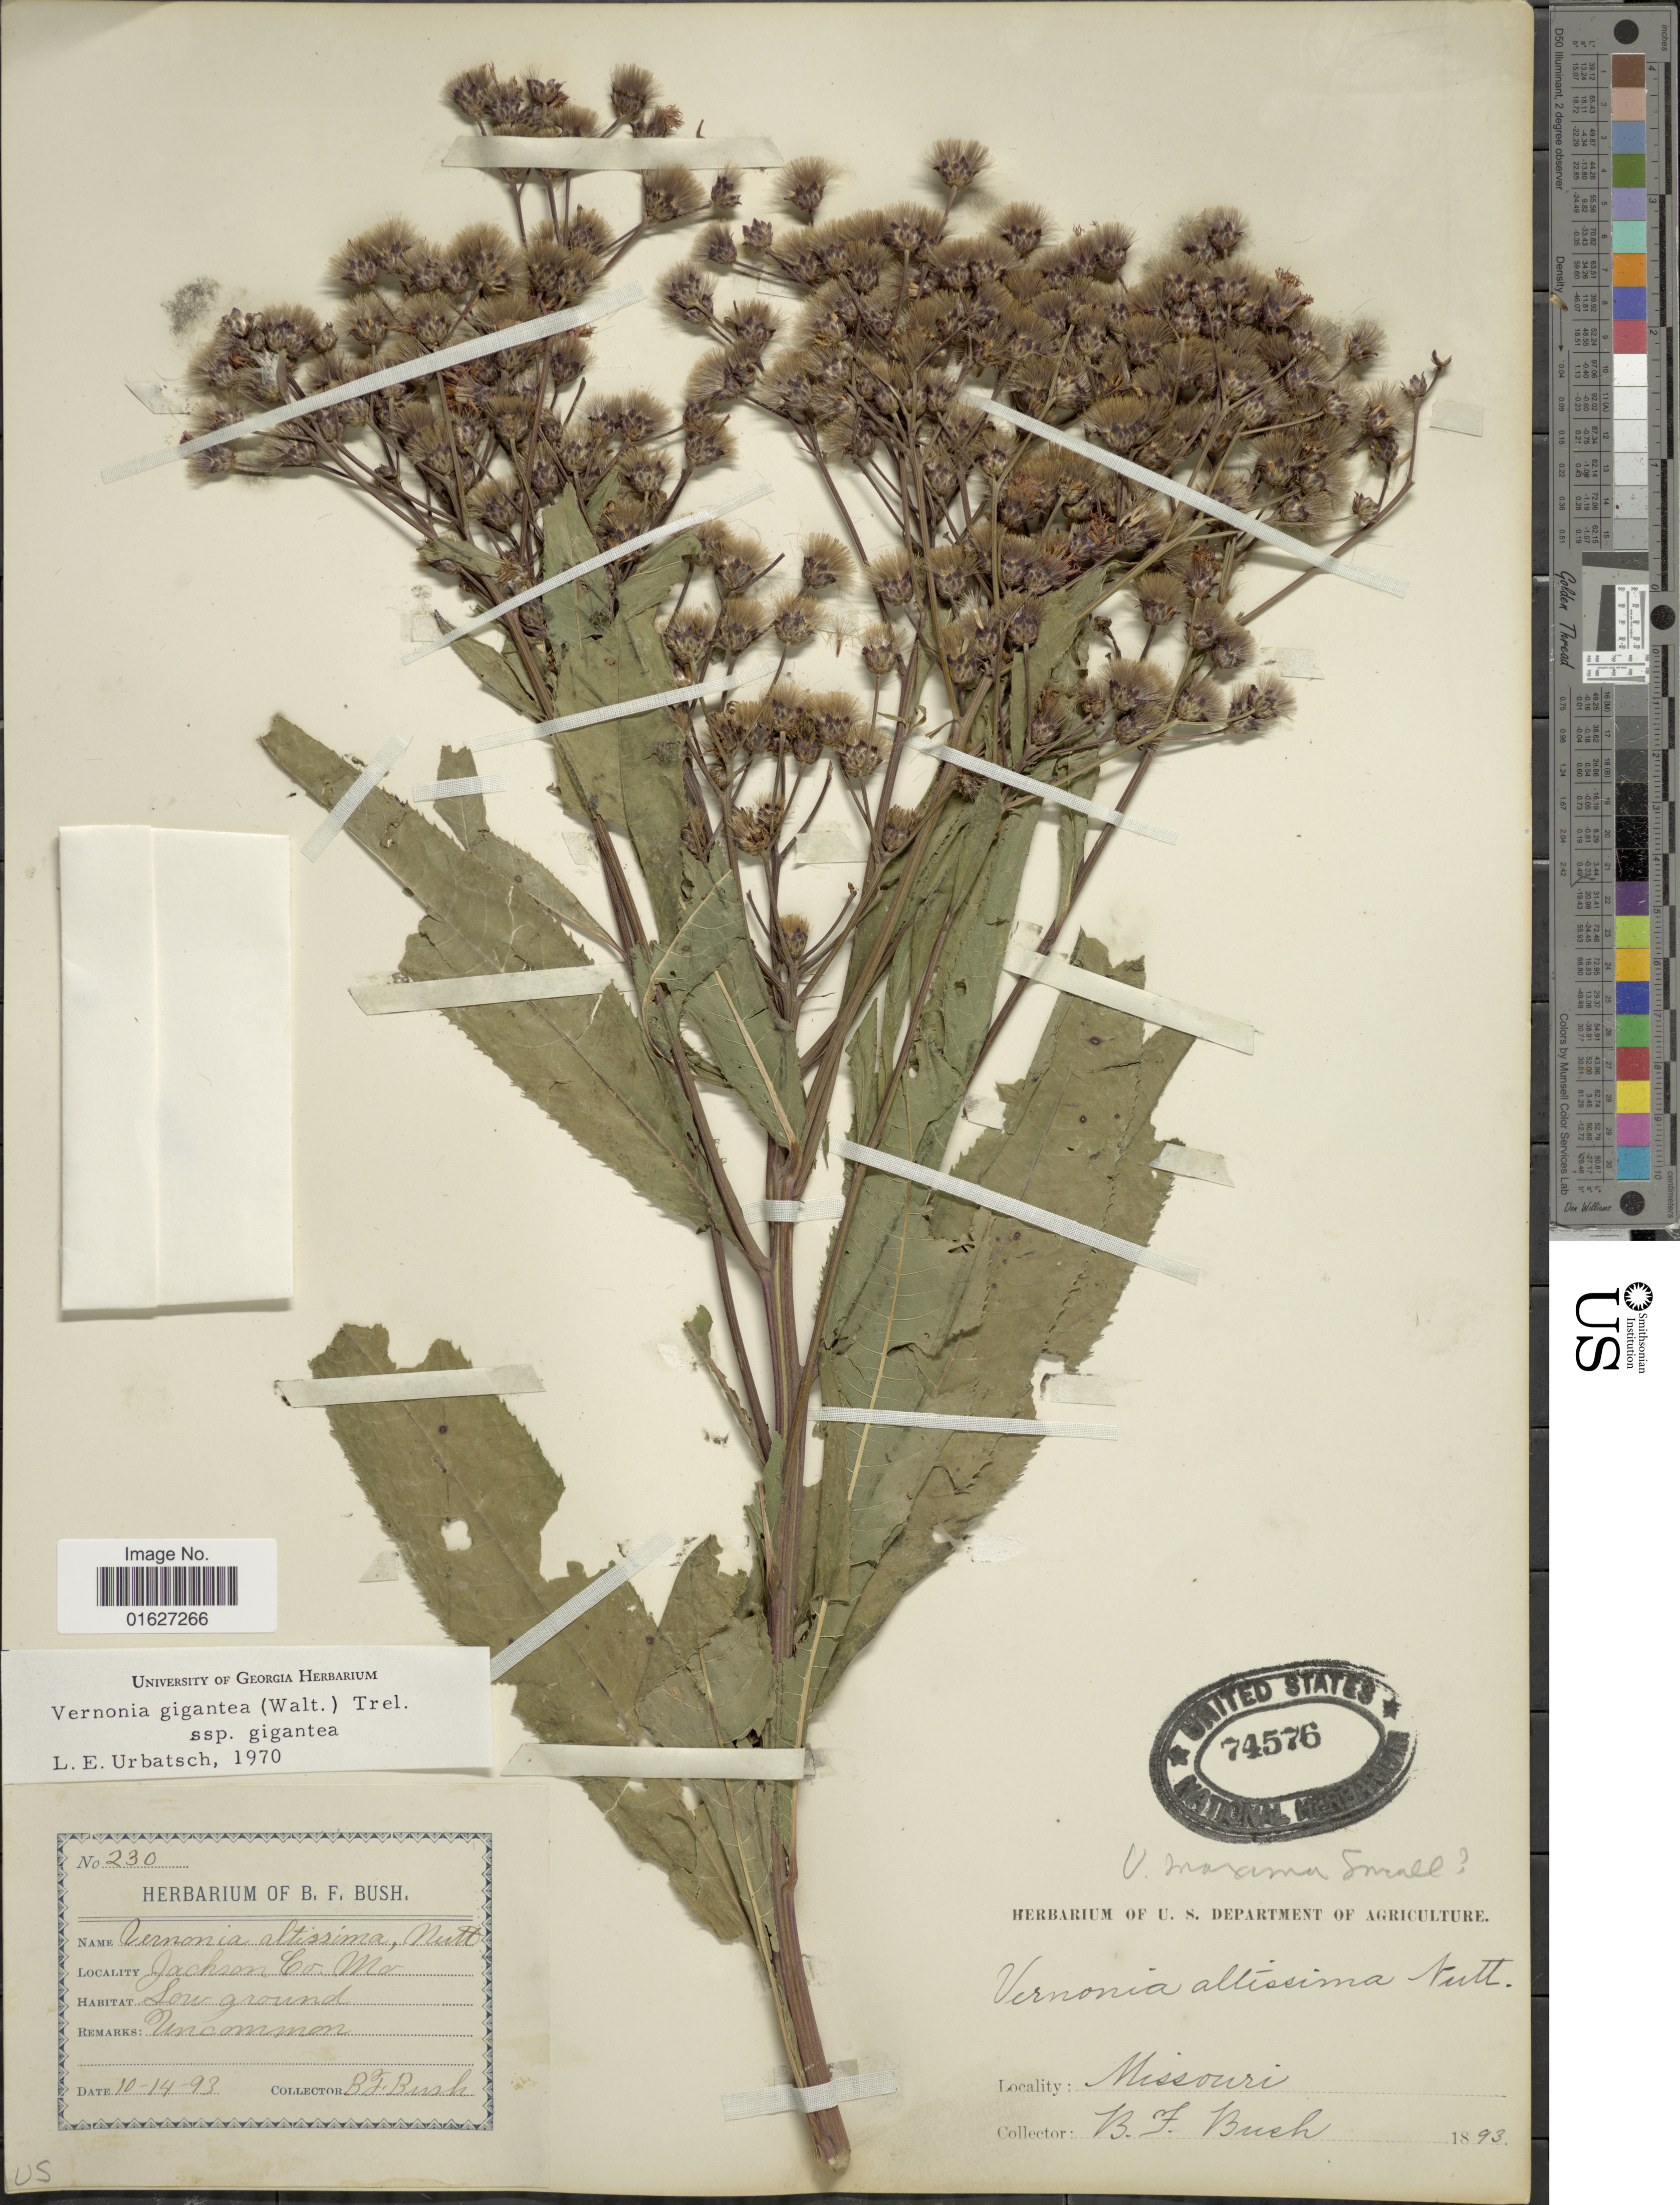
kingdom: Plantae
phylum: Tracheophyta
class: Magnoliopsida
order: Asterales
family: Asteraceae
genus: Vernonia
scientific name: Vernonia gigantea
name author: (Walter) Trel.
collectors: B. F. Bush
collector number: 230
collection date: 1893-10-14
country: United States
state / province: Missouri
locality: Jackson Co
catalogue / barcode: US 74576